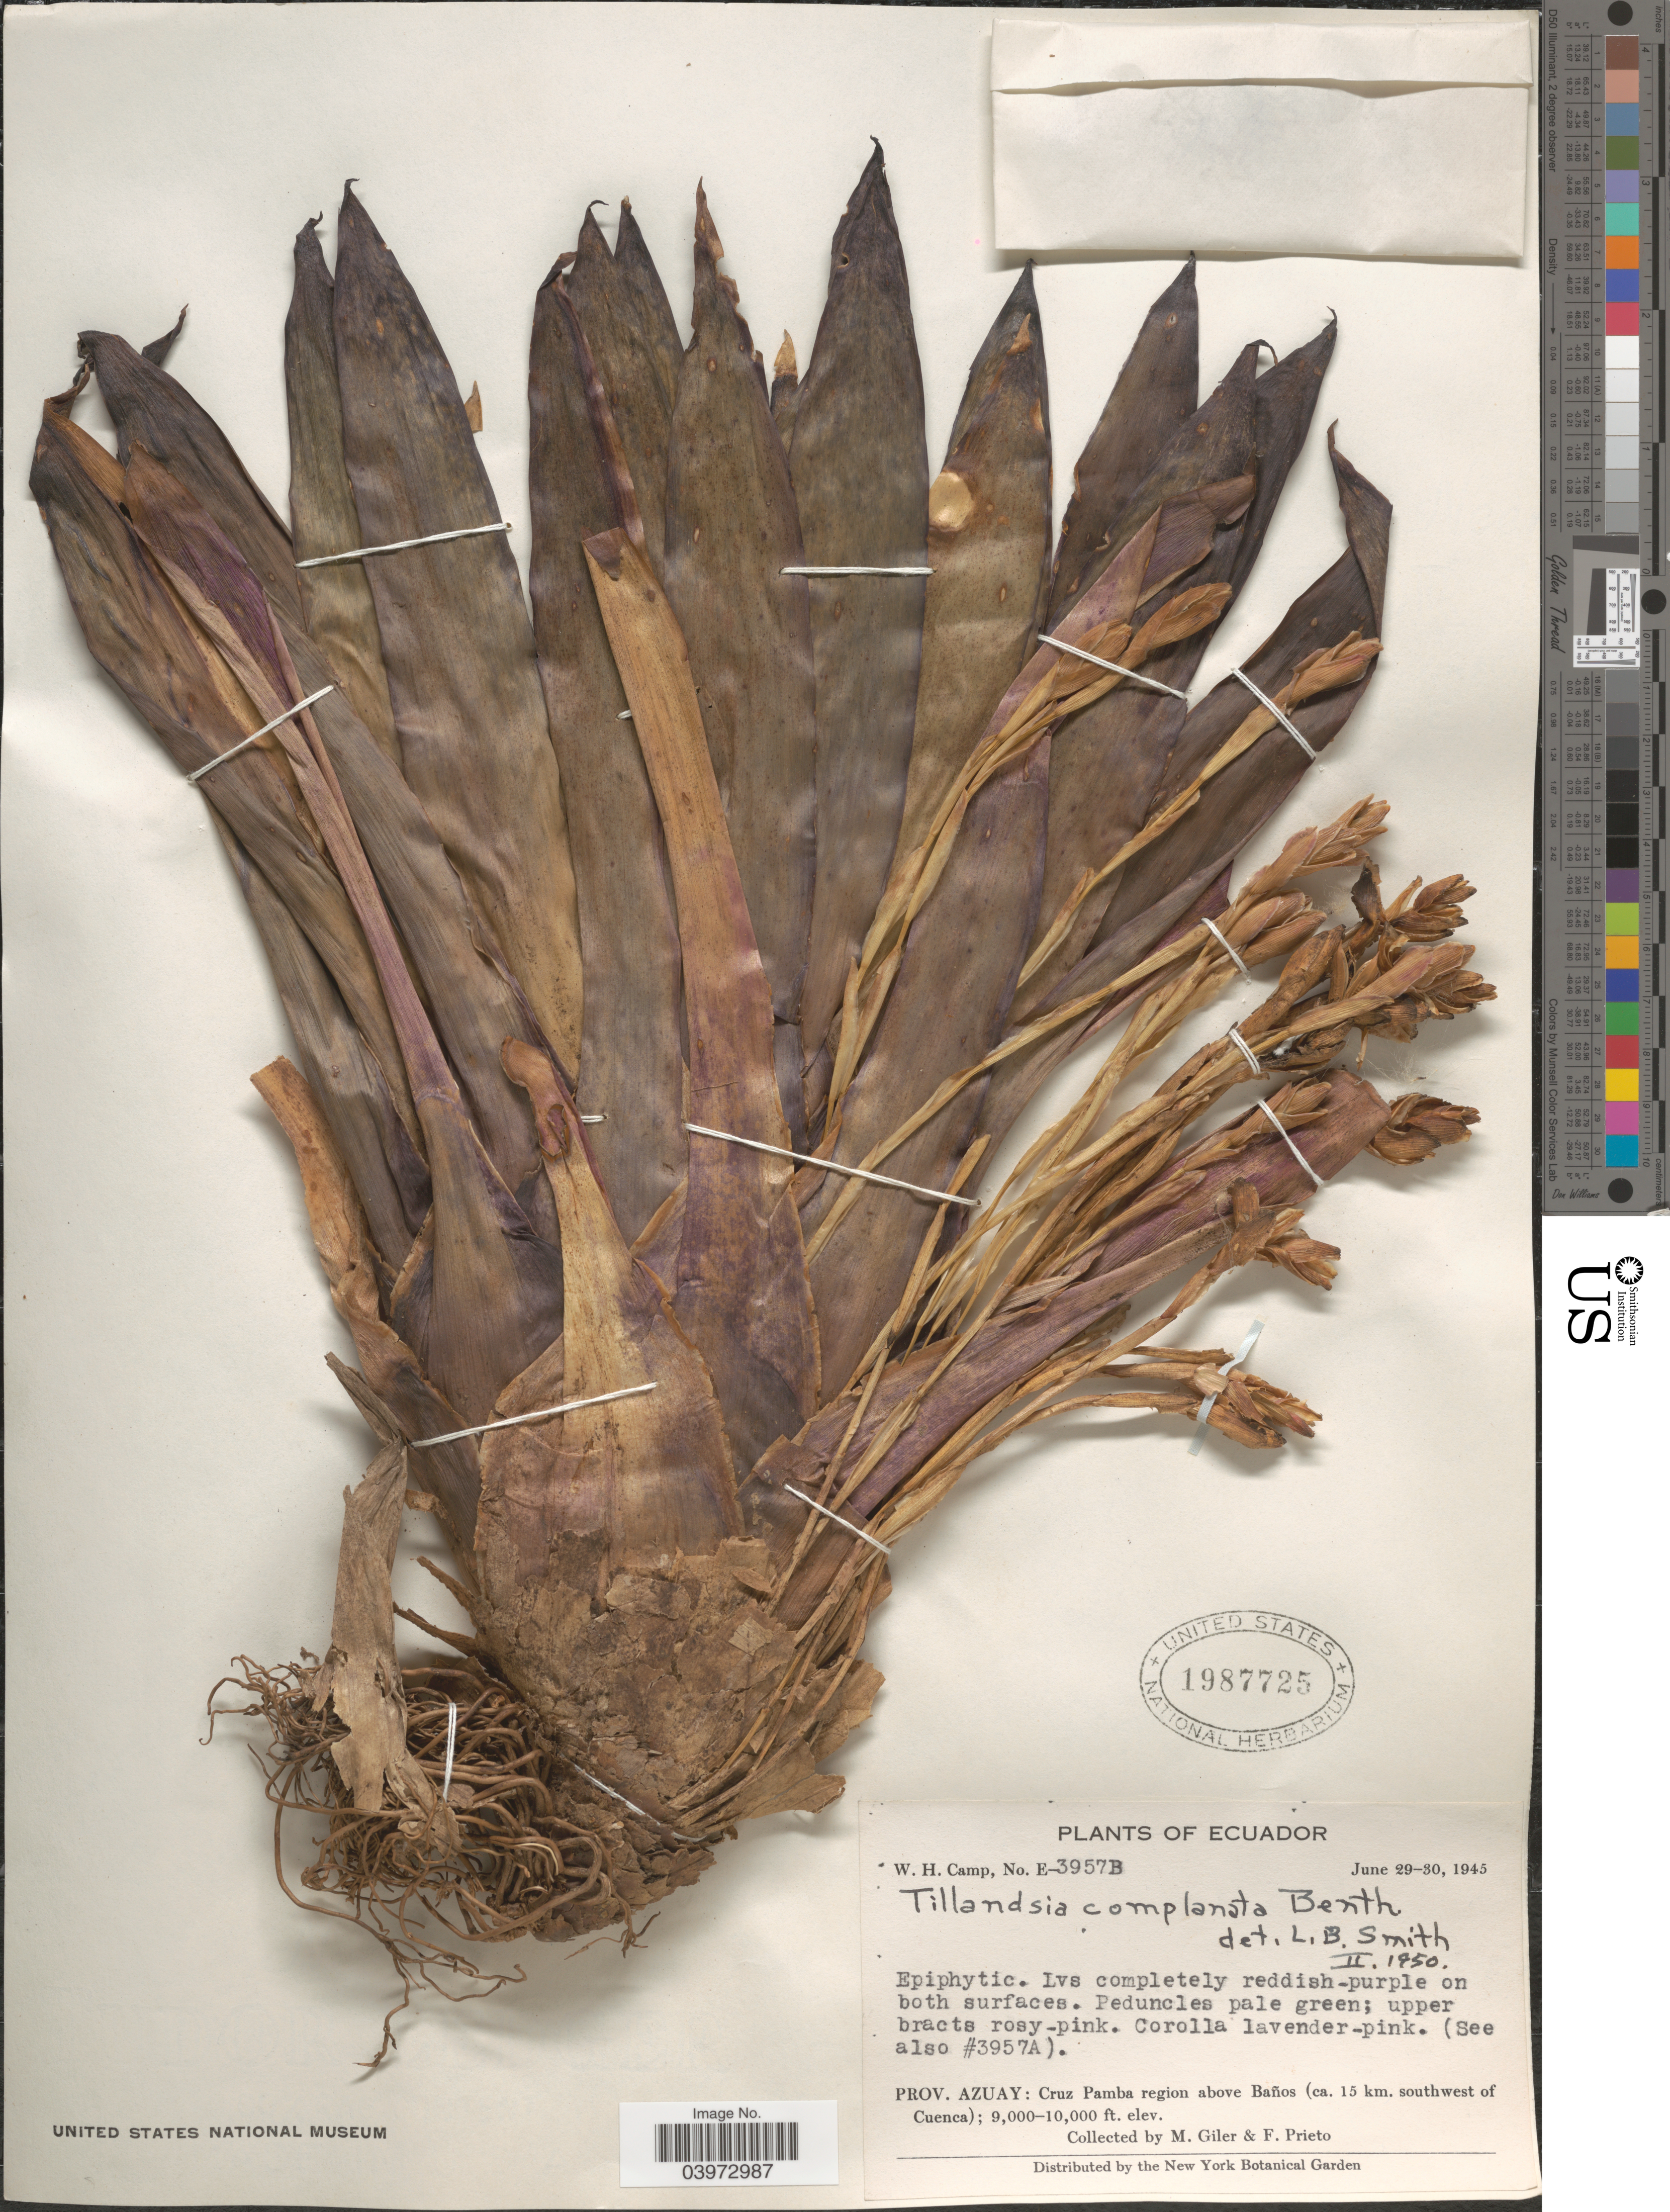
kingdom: Plantae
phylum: Tracheophyta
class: Liliopsida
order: Poales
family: Bromeliaceae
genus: Tillandsia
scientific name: Tillandsia complanata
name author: Benth.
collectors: M. Gíler & F. Prieto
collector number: E-3957B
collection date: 1945-06-29/1945-06-30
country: Ecuador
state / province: Azuay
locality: Cruz Pamba region above Baños (ca. 15 km. southwest of Cuenca).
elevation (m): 2743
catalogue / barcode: US 1987725